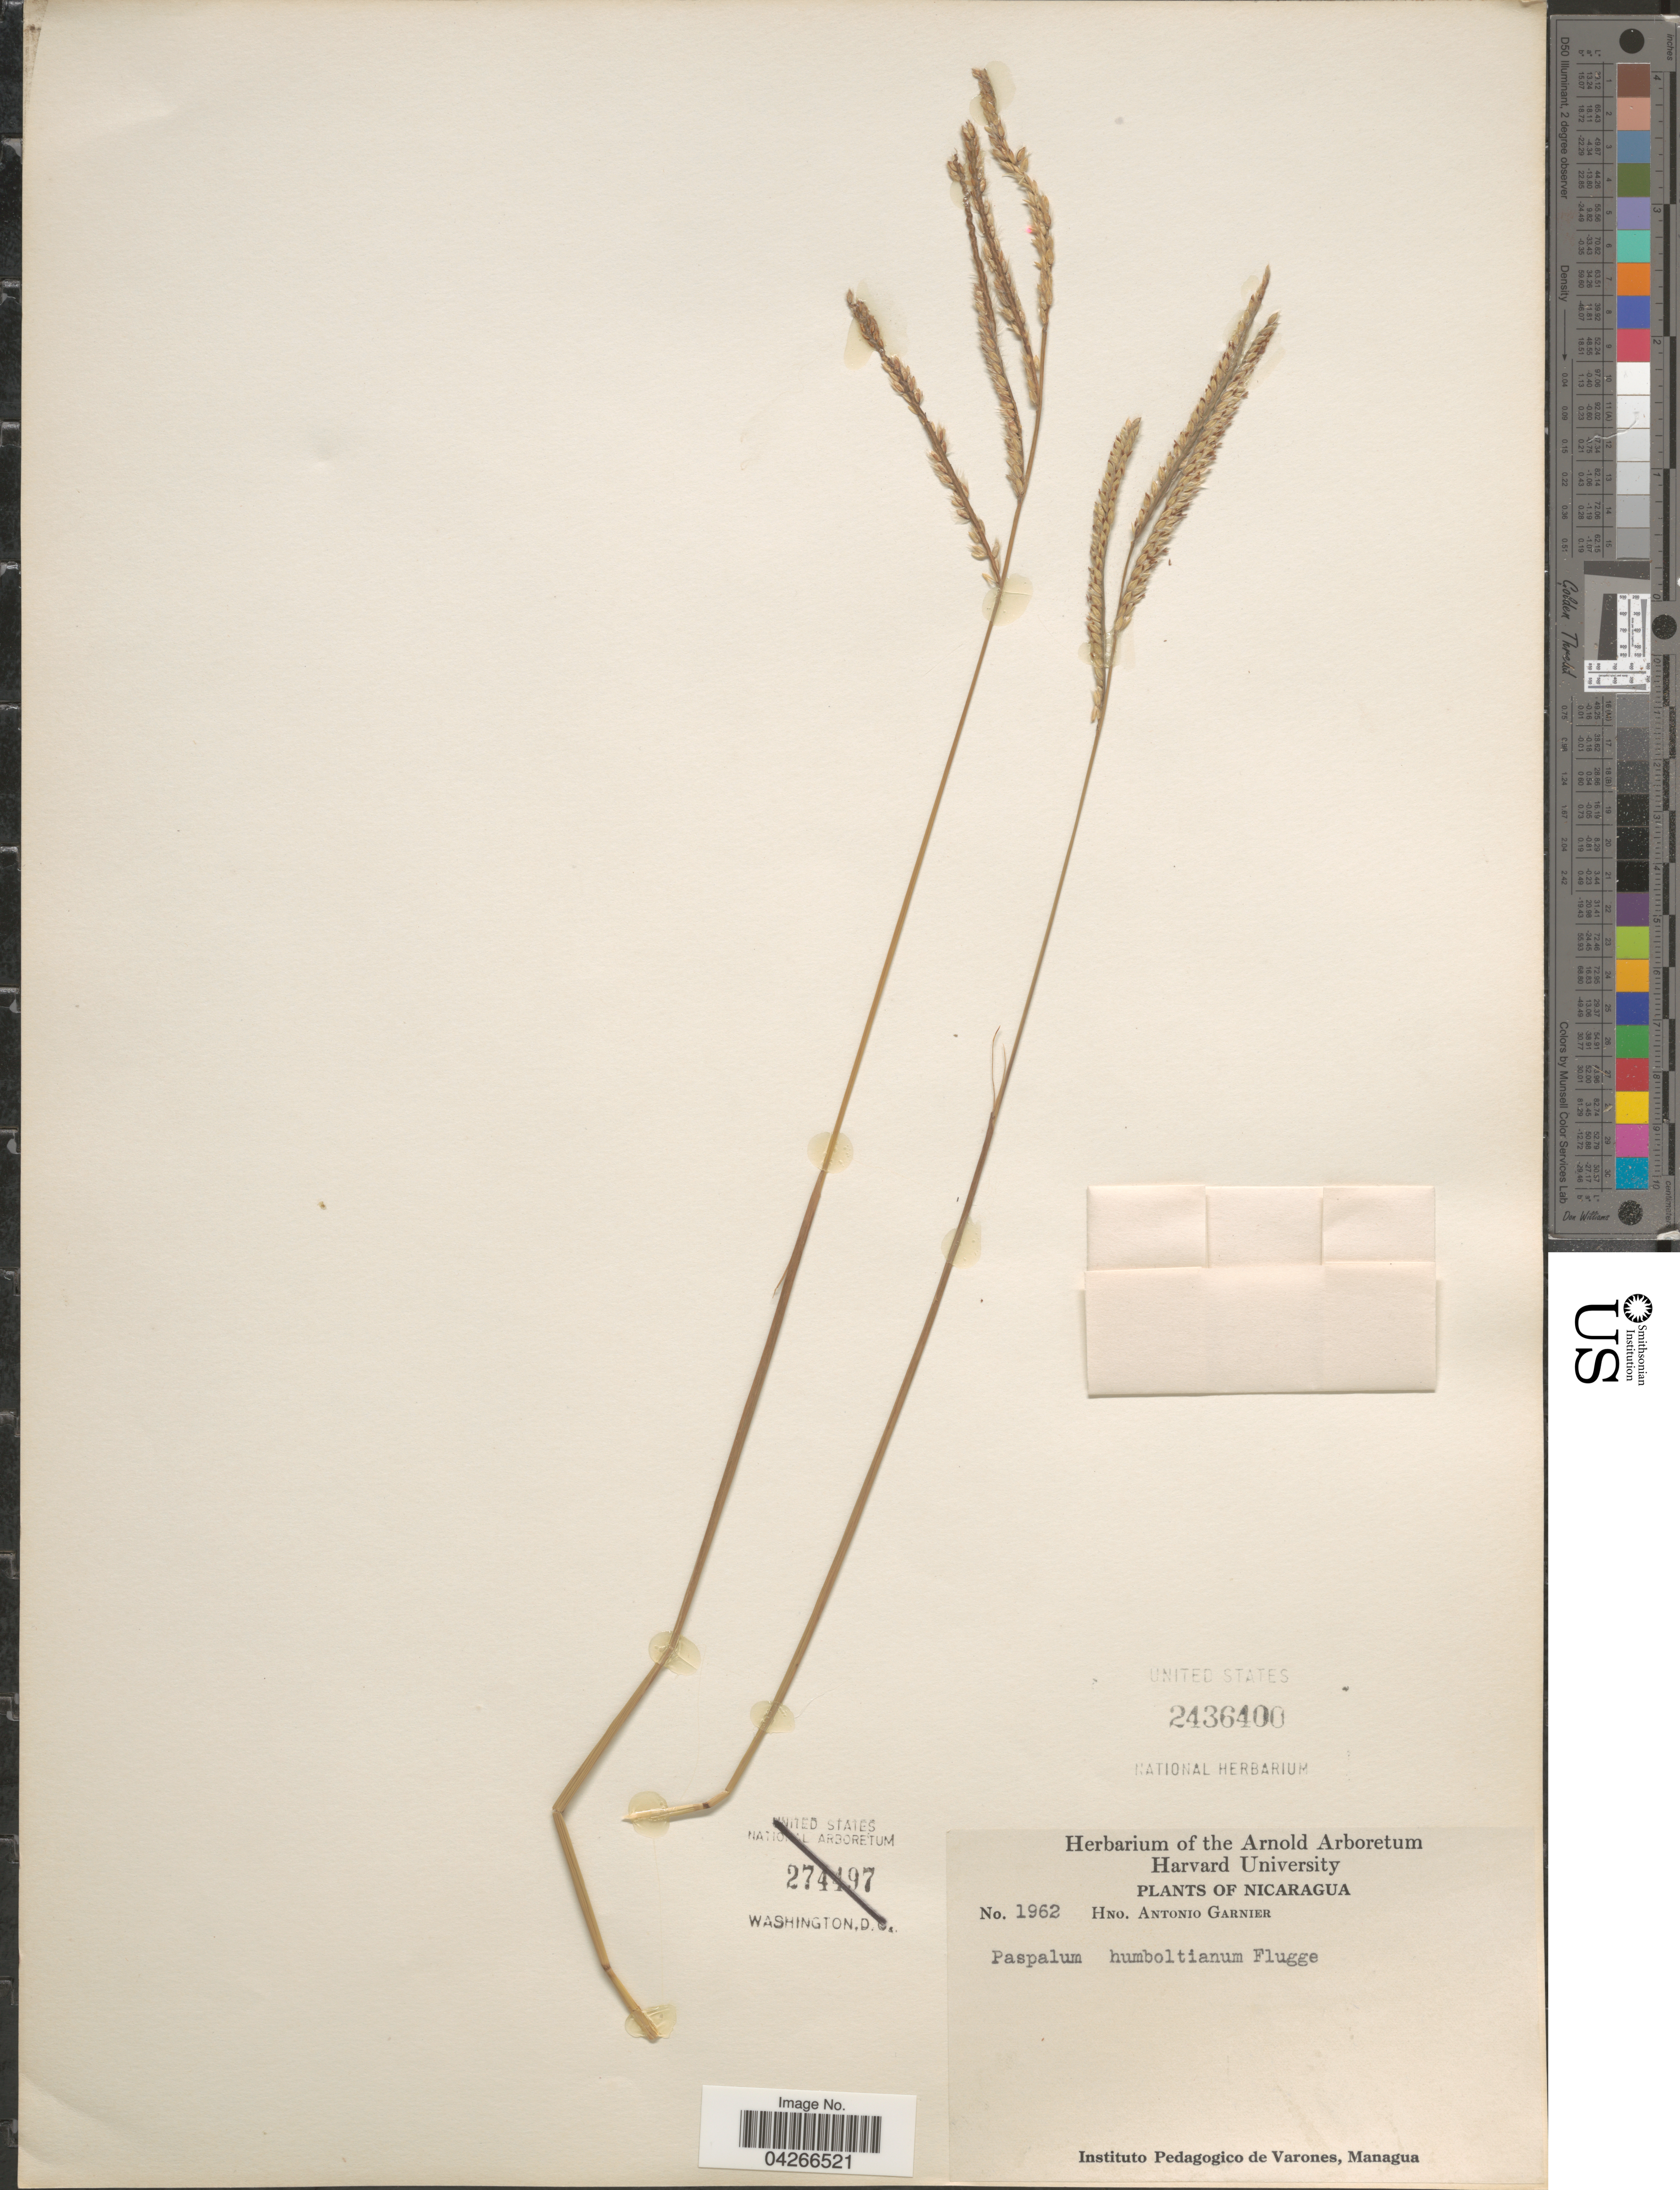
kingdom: Plantae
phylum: Tracheophyta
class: Liliopsida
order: Poales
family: Poaceae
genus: Paspalum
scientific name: Paspalum humboldtianum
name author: Flüggé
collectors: Bro. A. Garnier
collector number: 1962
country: Nicaragua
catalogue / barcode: US 2436400